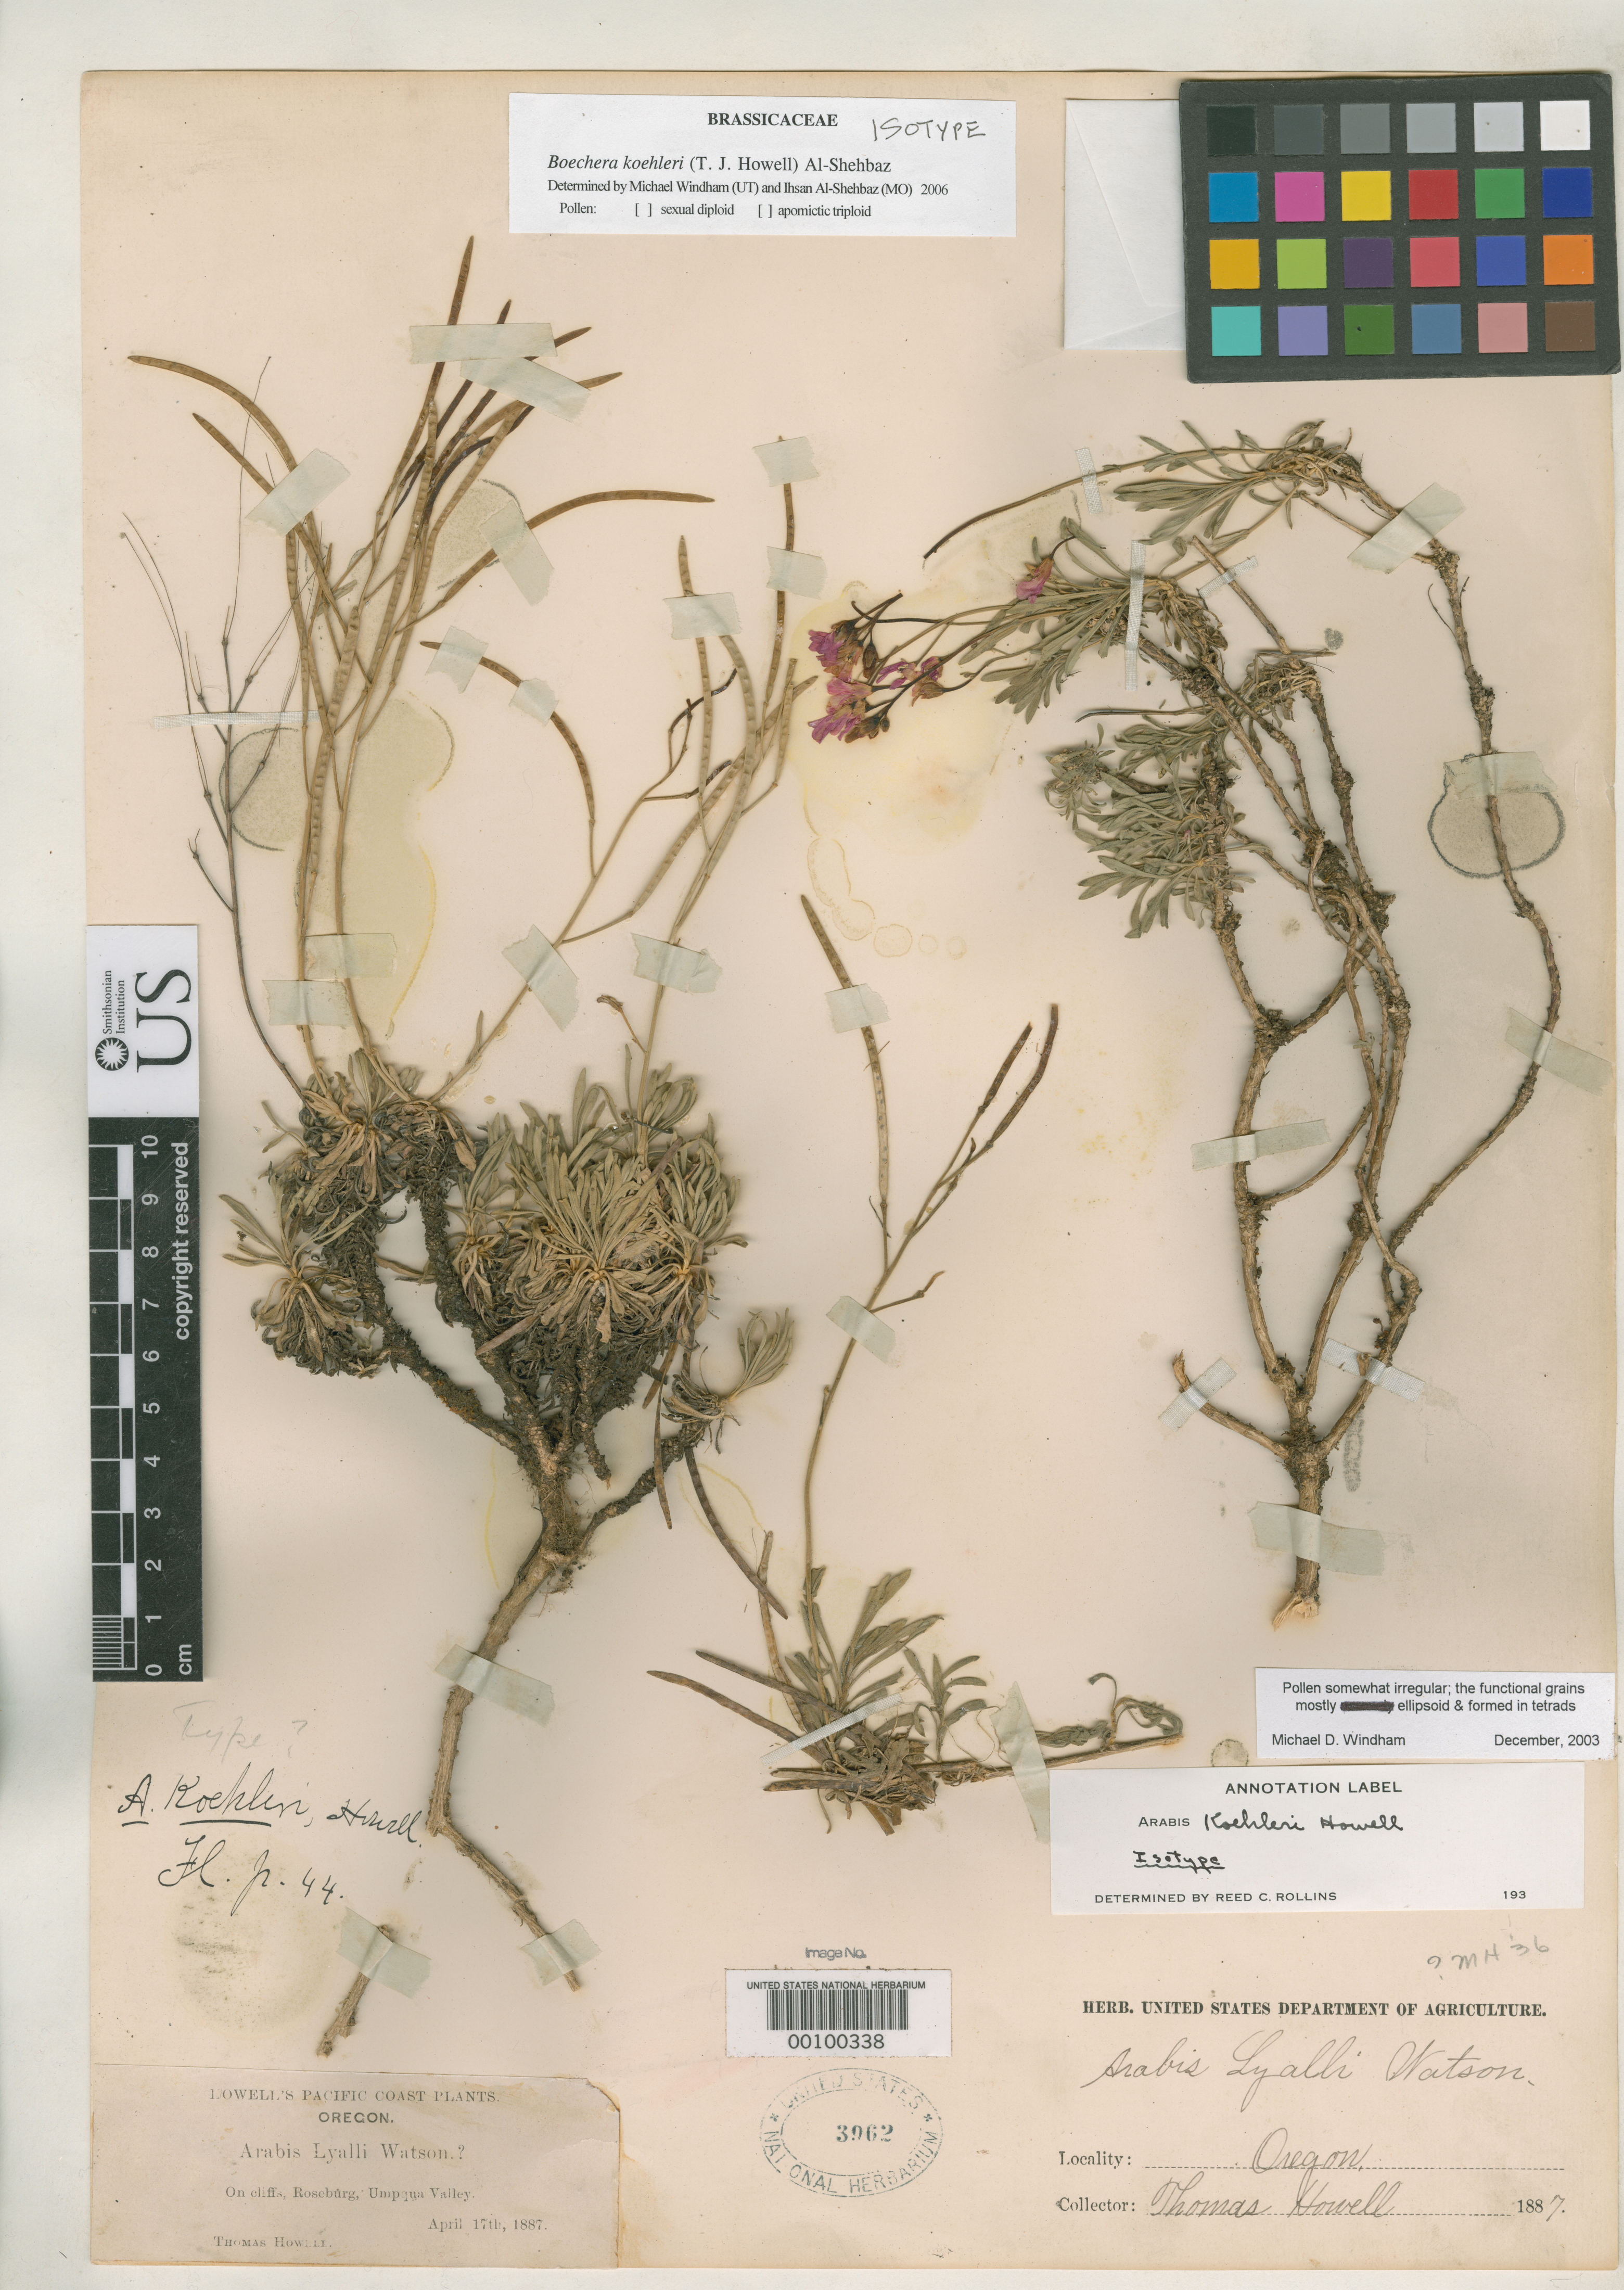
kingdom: Plantae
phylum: Tracheophyta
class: Magnoliopsida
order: Brassicales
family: Brassicaceae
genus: Arabis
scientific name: Arabis koehleri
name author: Howell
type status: Isotype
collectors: T. J. Howell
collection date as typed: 17 Apr 1887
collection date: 1887-04-17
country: United States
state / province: Oregon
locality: Roseburg, Umpqua Valley.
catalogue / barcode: US 3962